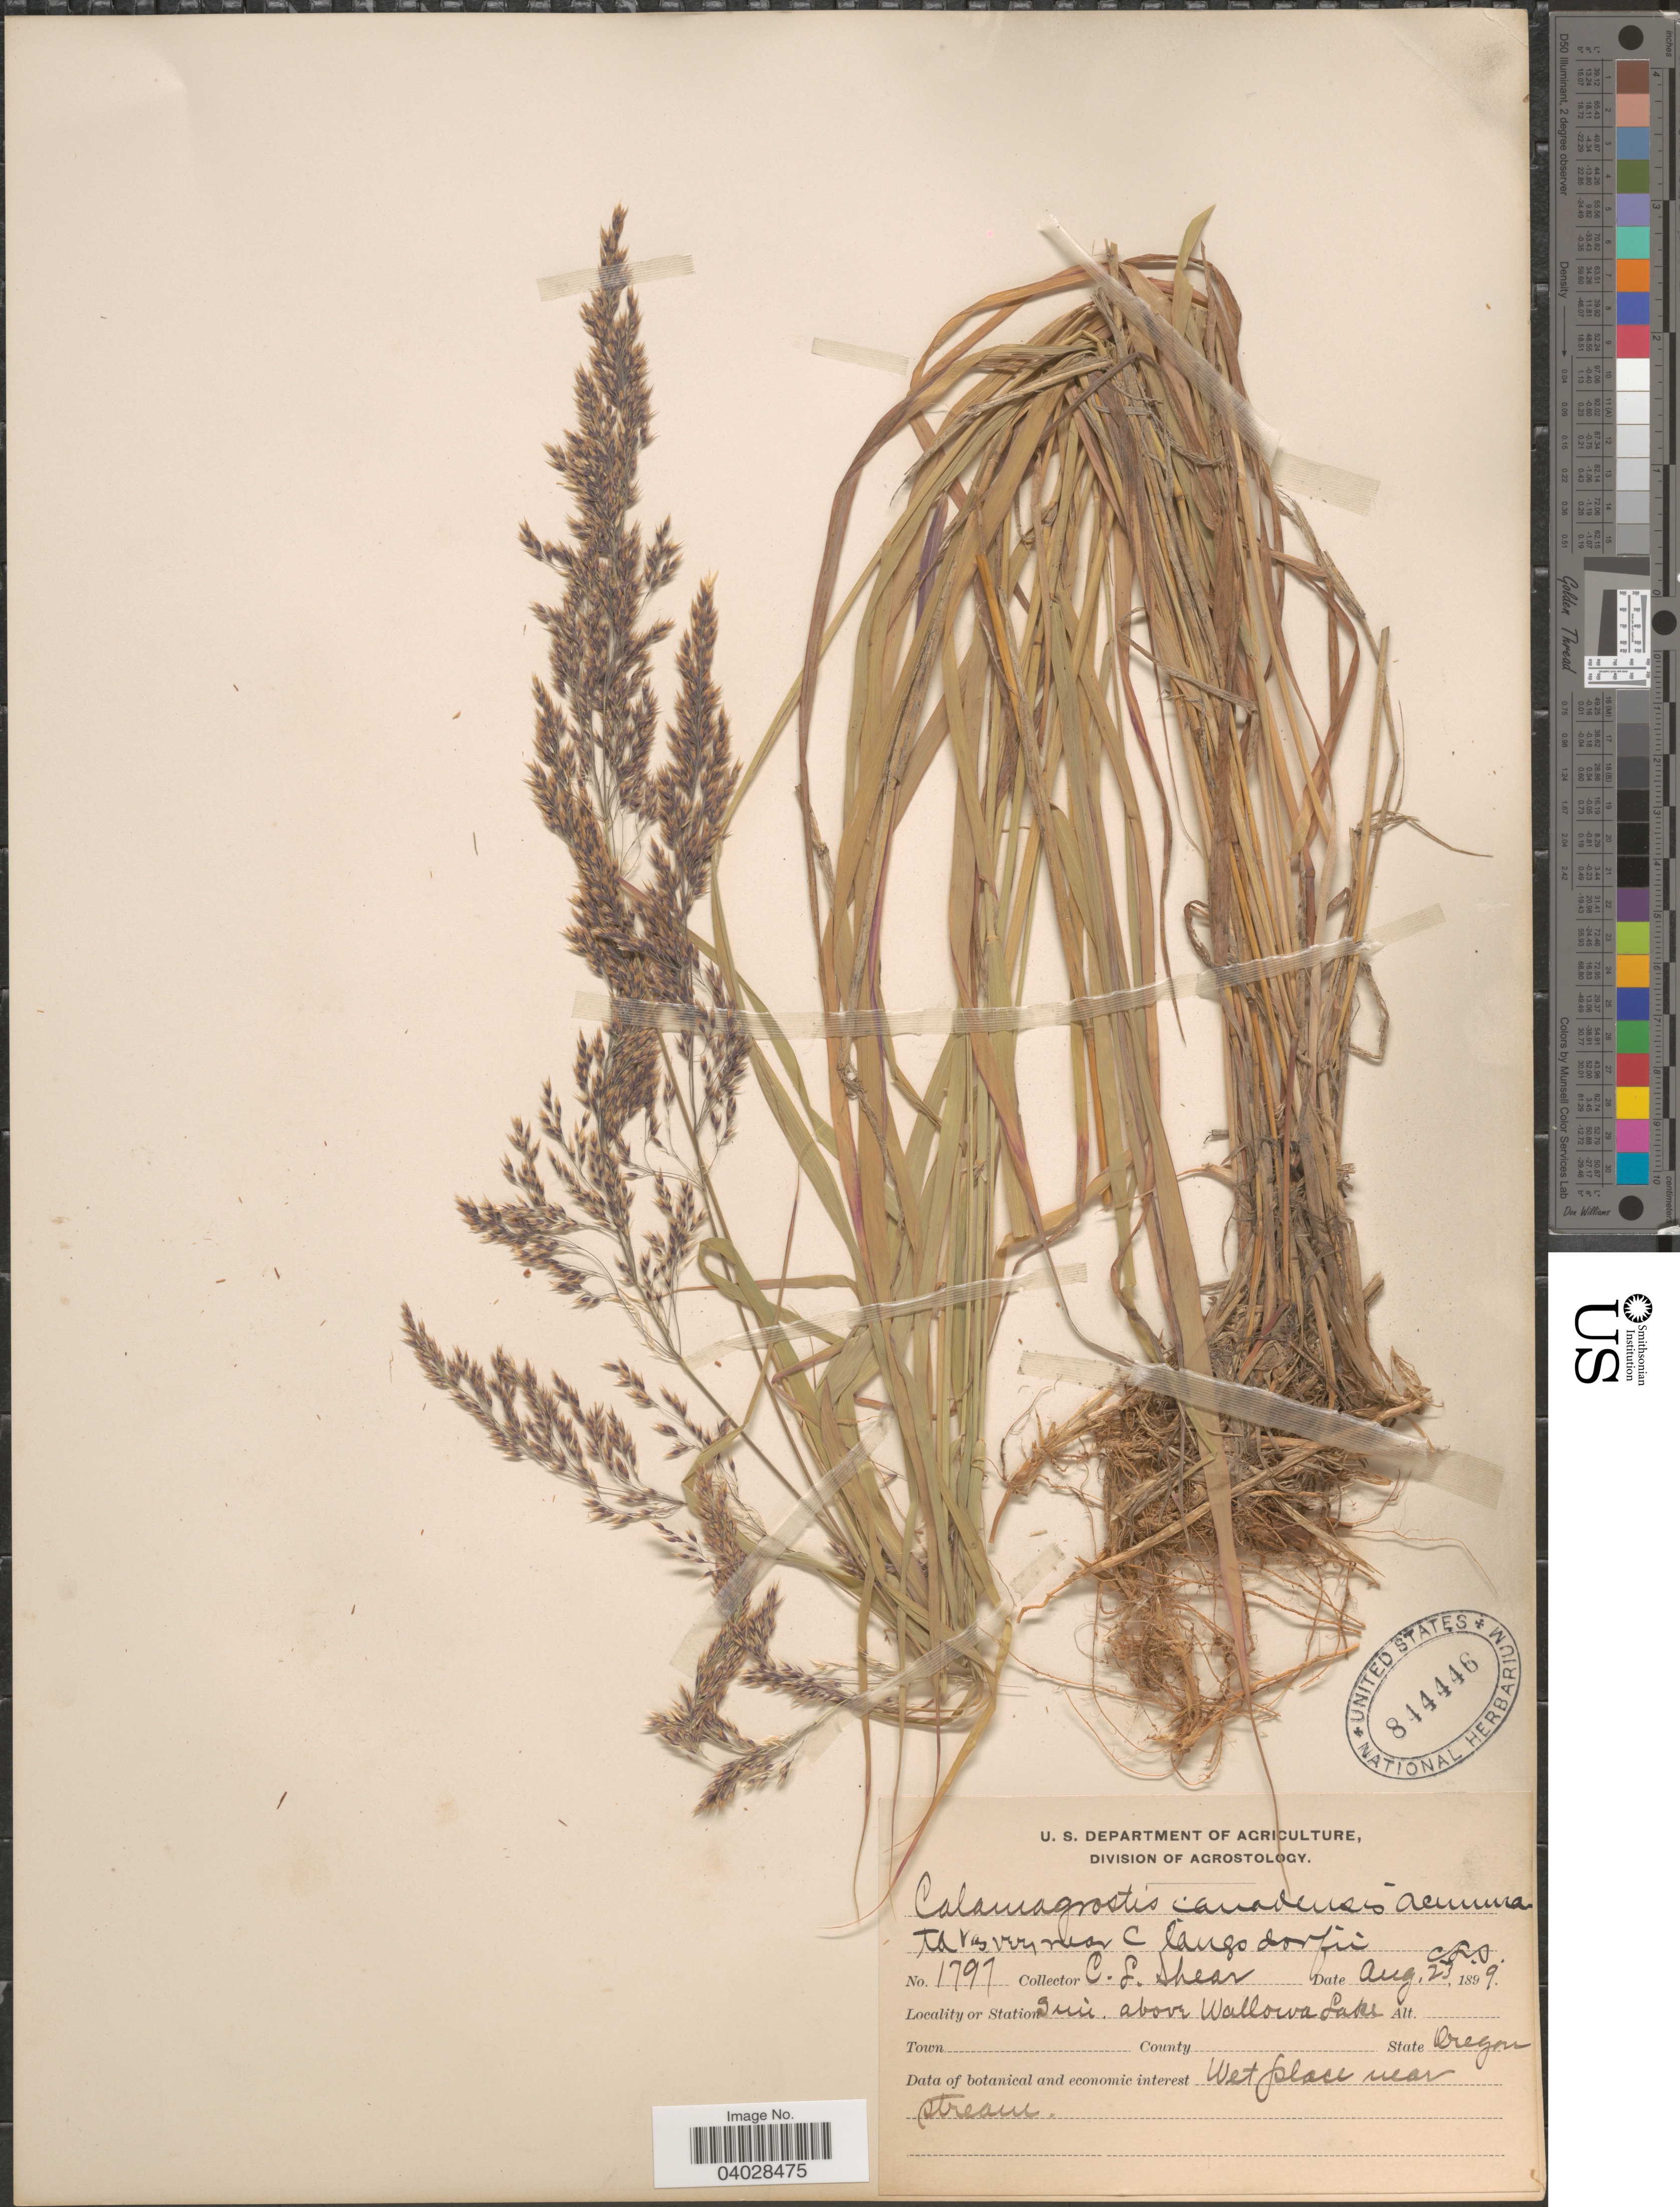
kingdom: Plantae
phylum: Tracheophyta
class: Liliopsida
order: Poales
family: Poaceae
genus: Calamagrostis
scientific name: Calamagrostis canadensis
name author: (Michx.) P. Beauv.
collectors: C. L. Shear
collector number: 1797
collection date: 1899-08-23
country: United States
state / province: Oregon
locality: Station 3 mi. above Wallowa Lake.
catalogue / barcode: US 844446